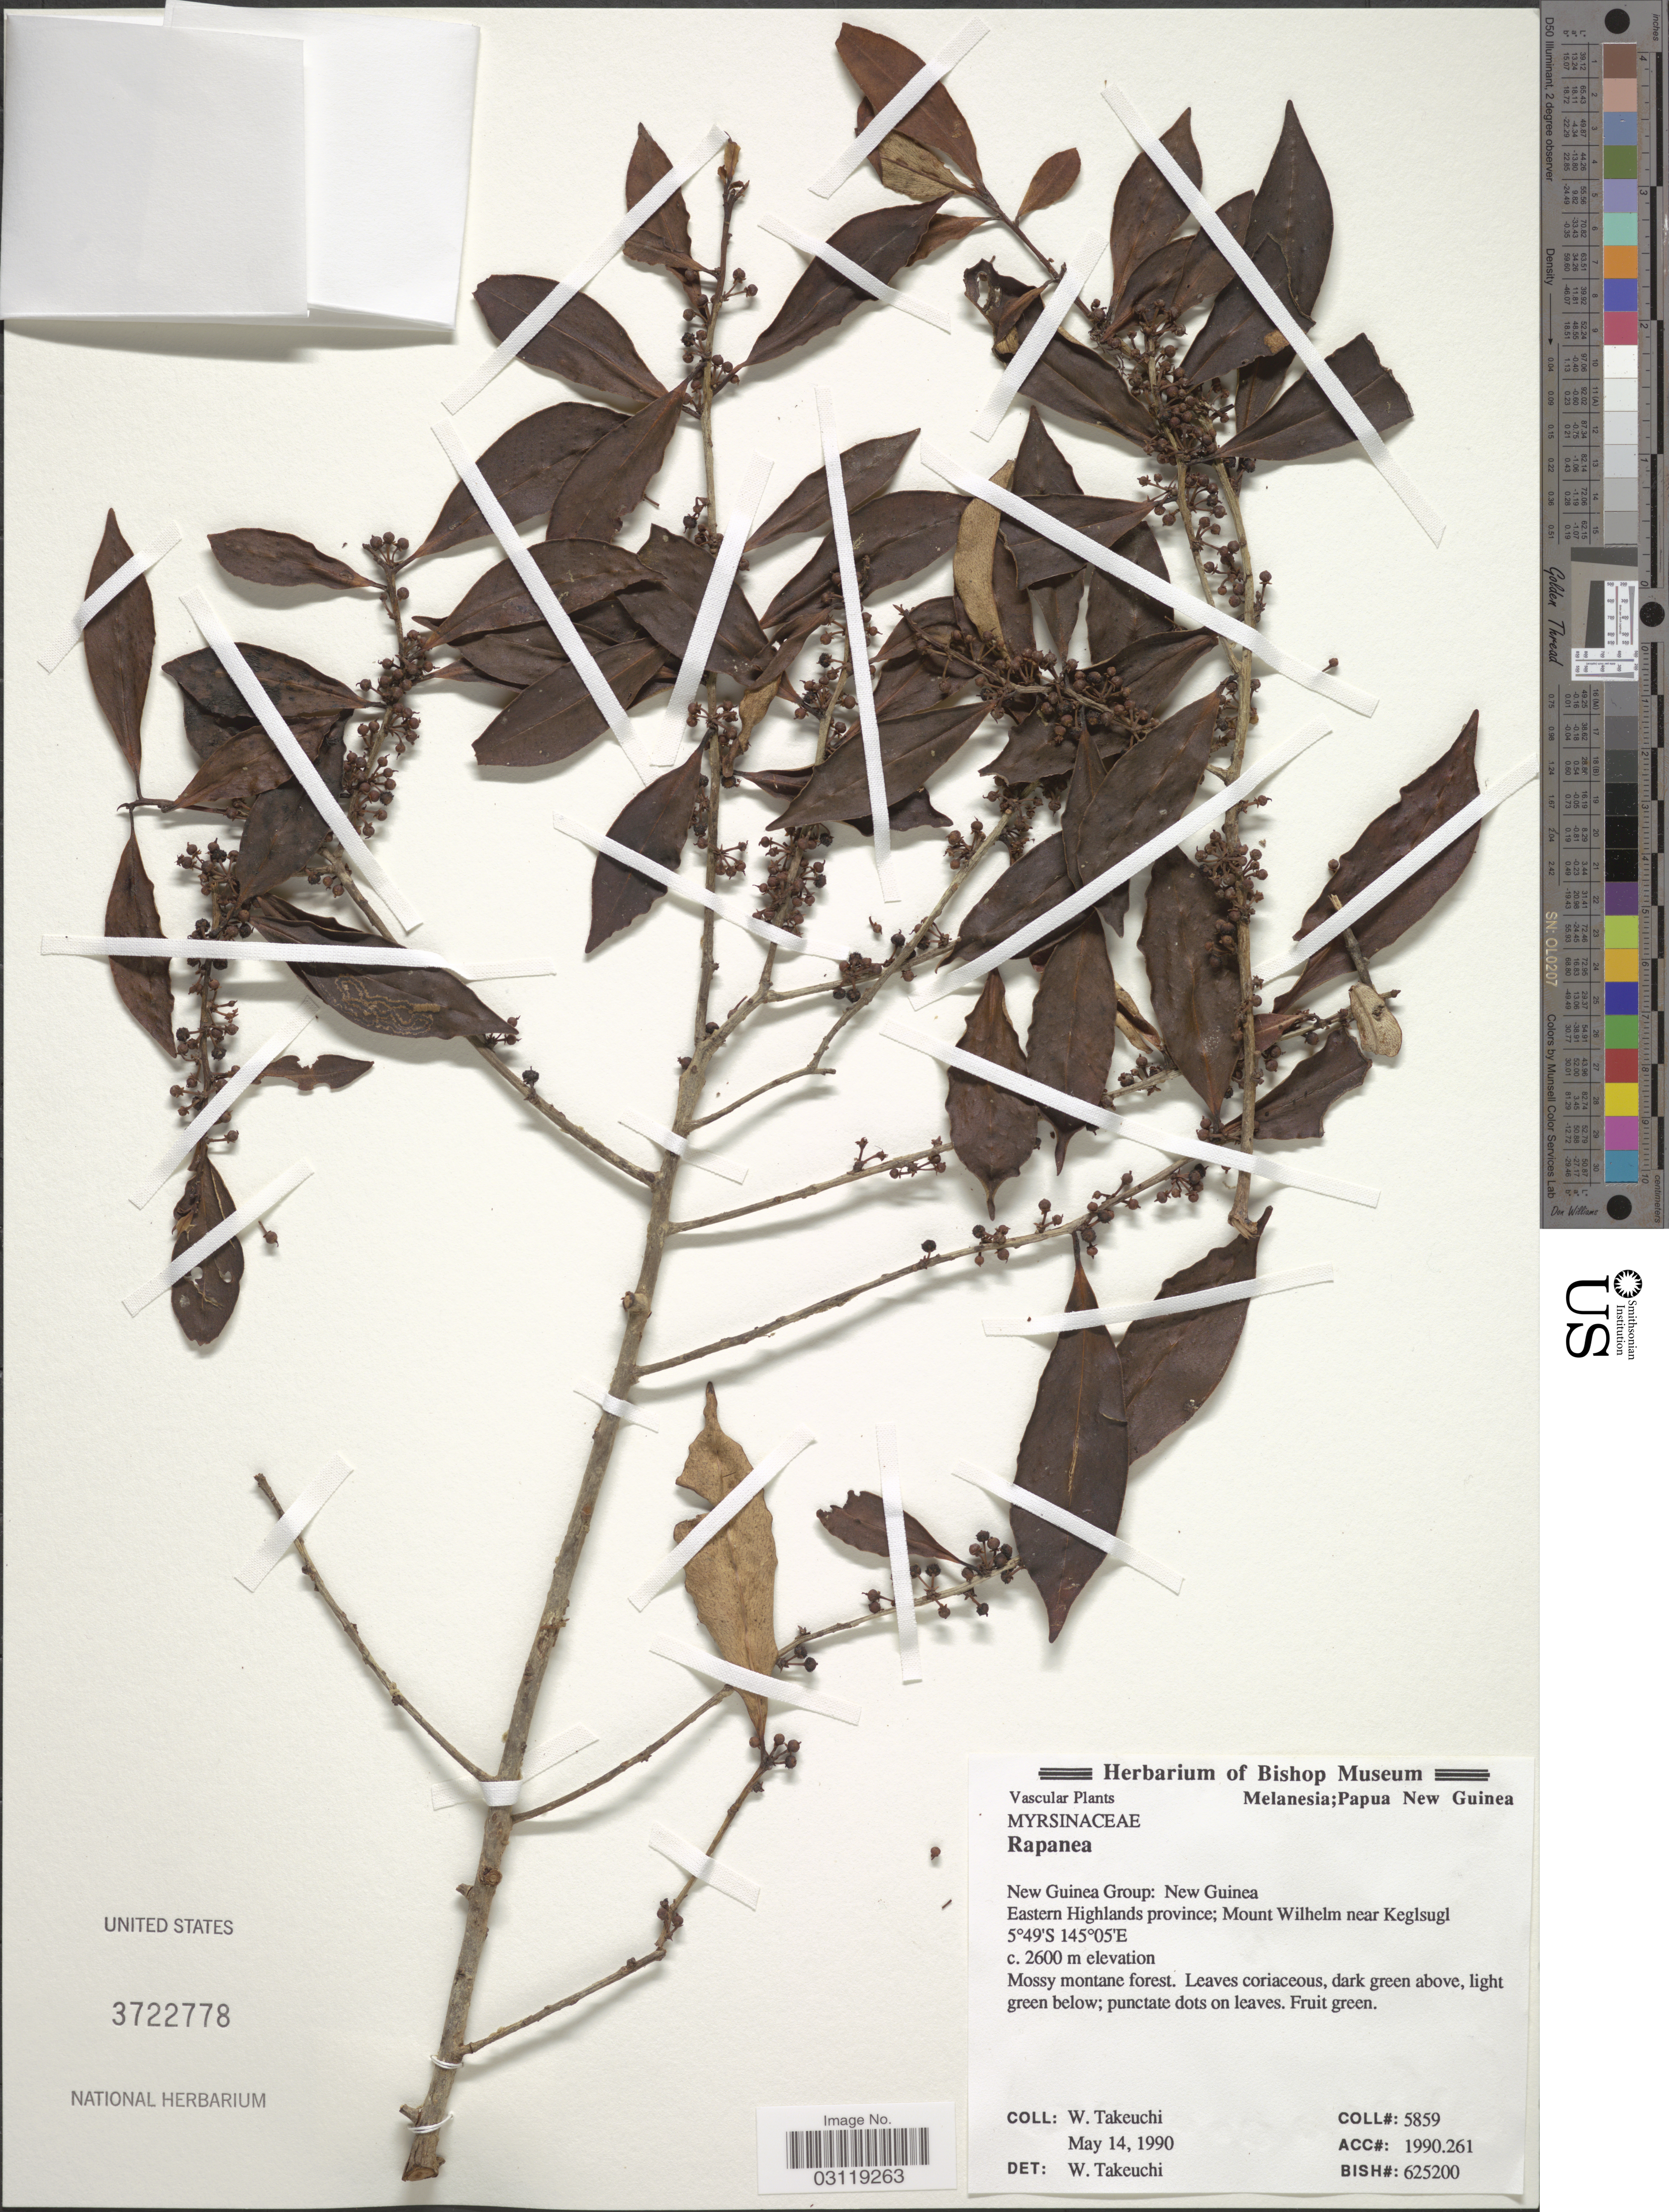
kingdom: Plantae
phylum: Tracheophyta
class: Magnoliopsida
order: Ericales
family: Primulaceae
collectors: W. Takeuchi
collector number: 5859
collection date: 1990-05-14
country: Papua New Guinea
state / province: Eastern Highlands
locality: New Guinea Group: New Guinea. Eastern Highlands province; Mount Wilhelm near Keglsugl.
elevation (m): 2600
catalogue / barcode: US 3722778